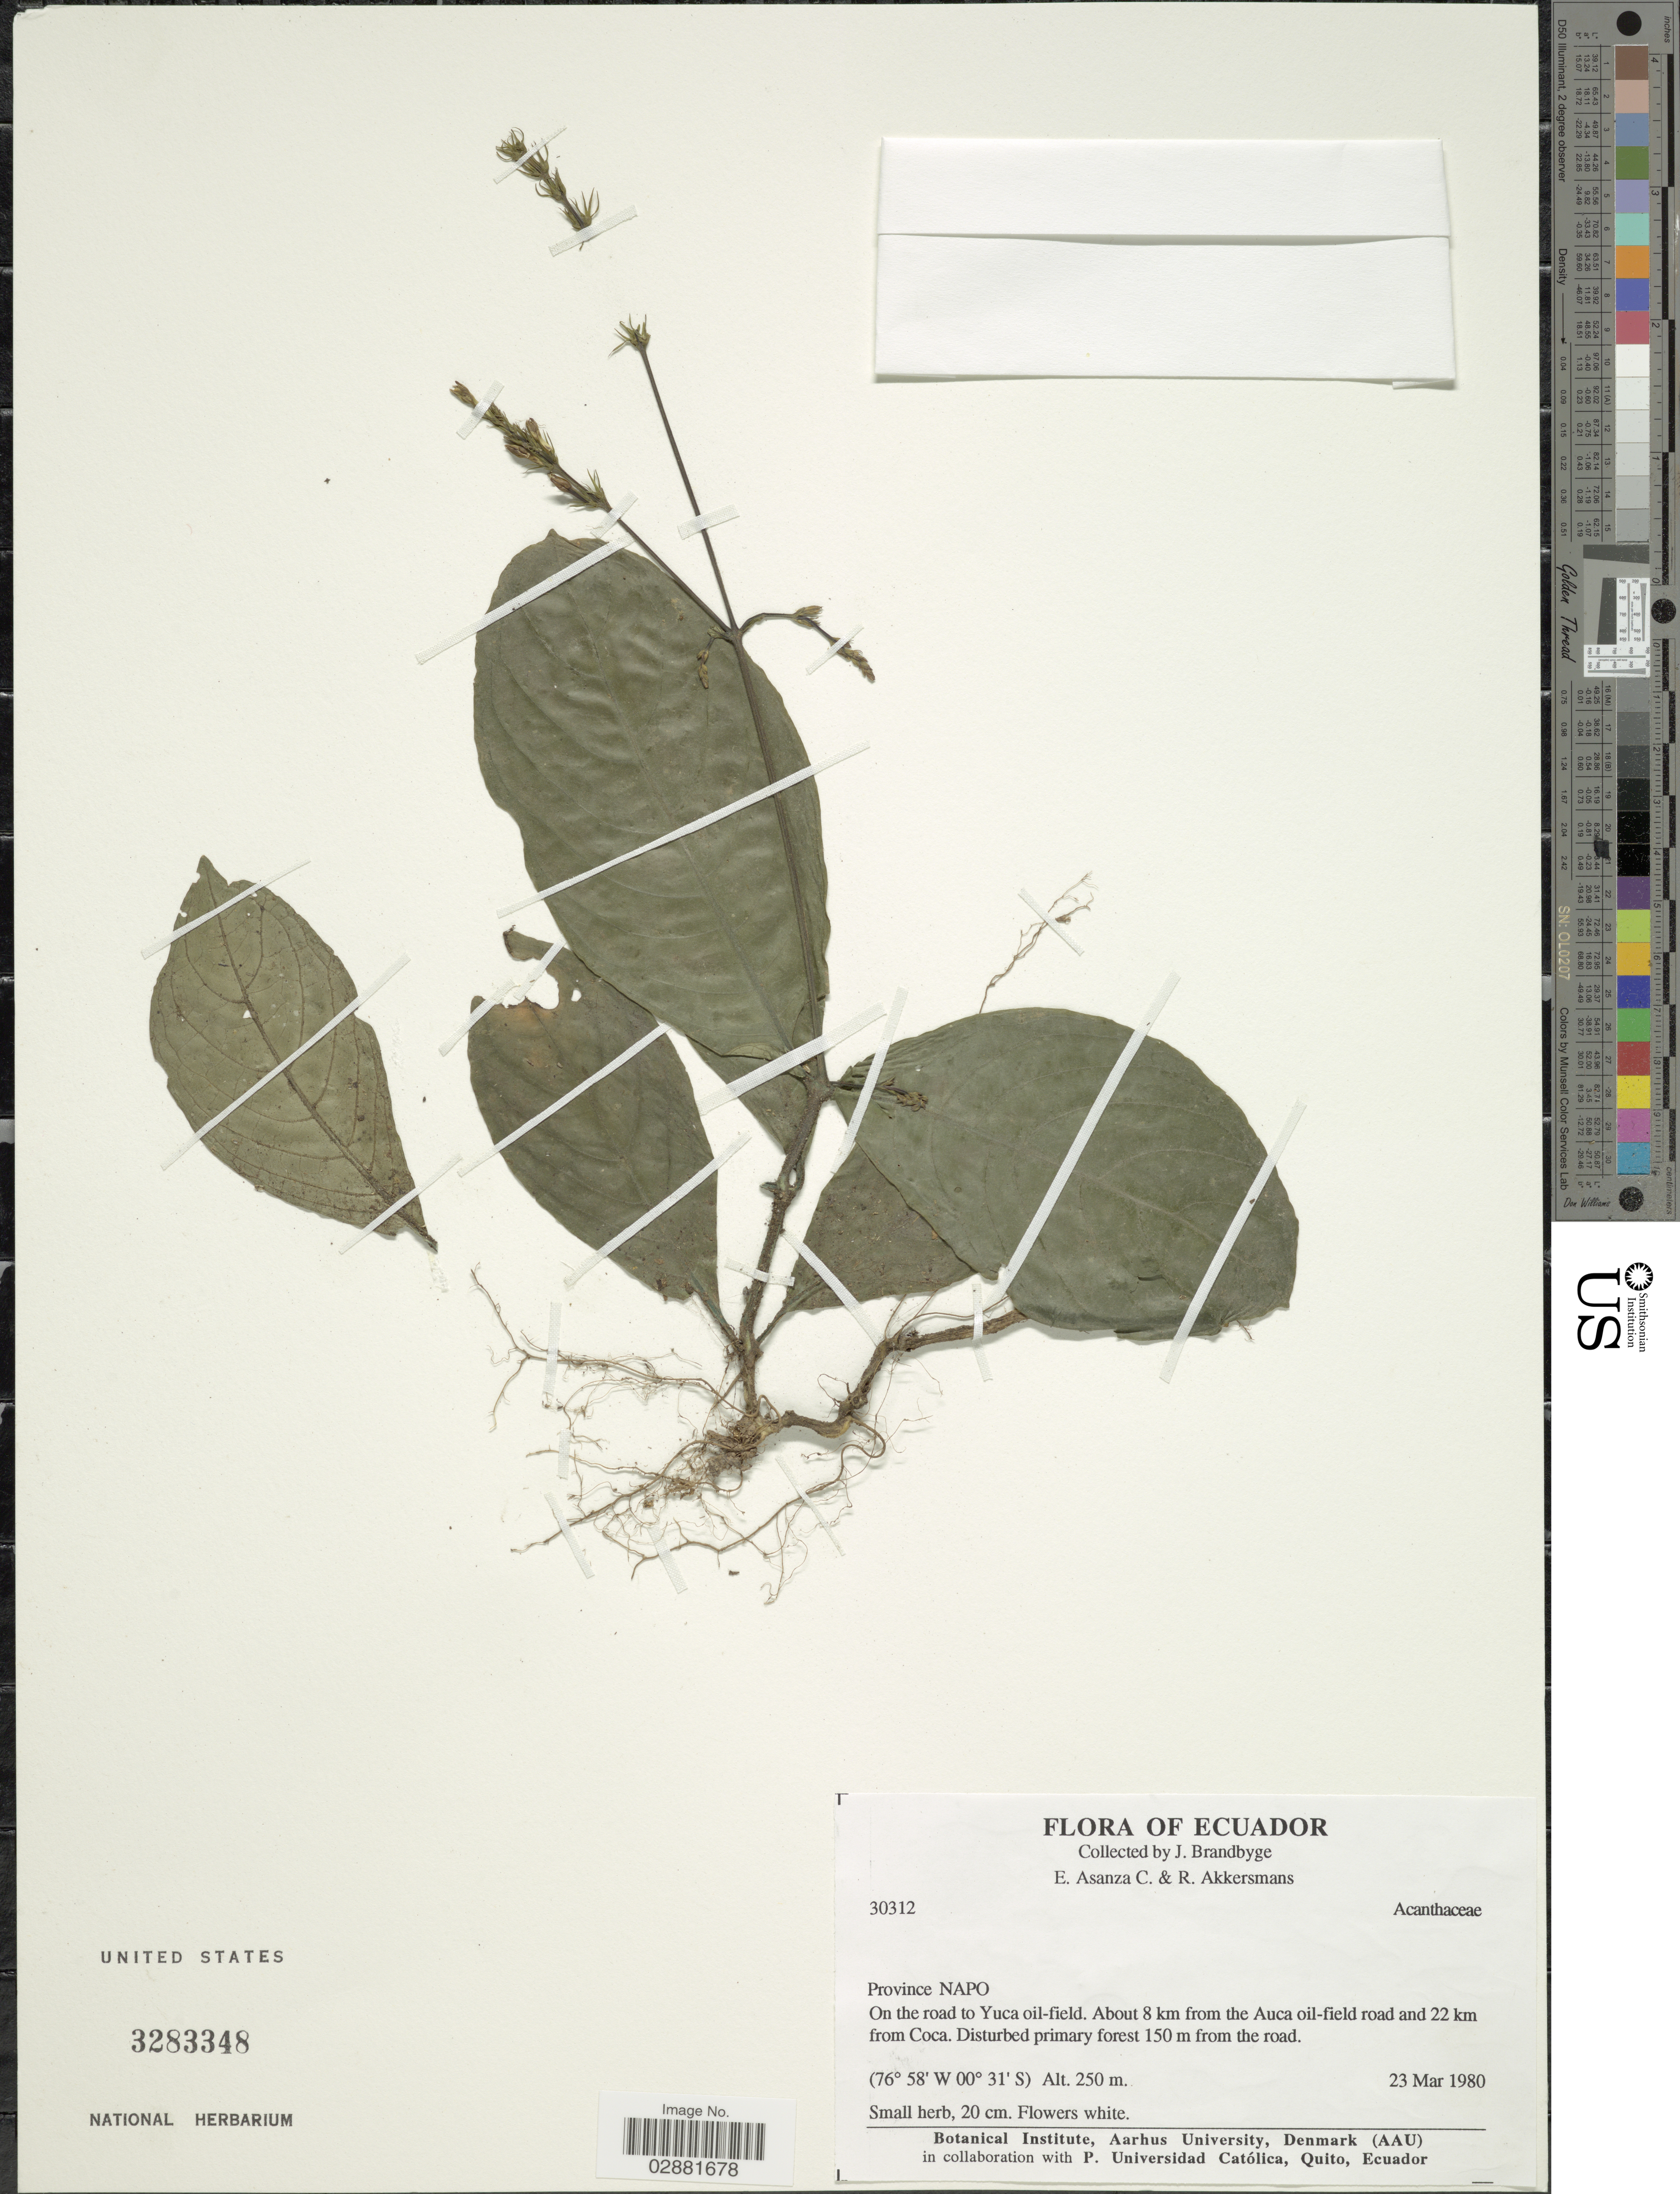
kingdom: Plantae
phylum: Tracheophyta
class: Magnoliopsida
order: Lamiales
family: Acanthaceae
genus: Justicia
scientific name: Justicia sp.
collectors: J. Brandbyge, E. Asanza C. & R. Akkersmans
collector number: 30312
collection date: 1980-03-23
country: Ecuador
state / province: Napo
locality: On the road to Yuca oil-field, About 8 km from the Auca oil-field road and 22 km from Coca.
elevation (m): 250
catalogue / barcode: US 3283348